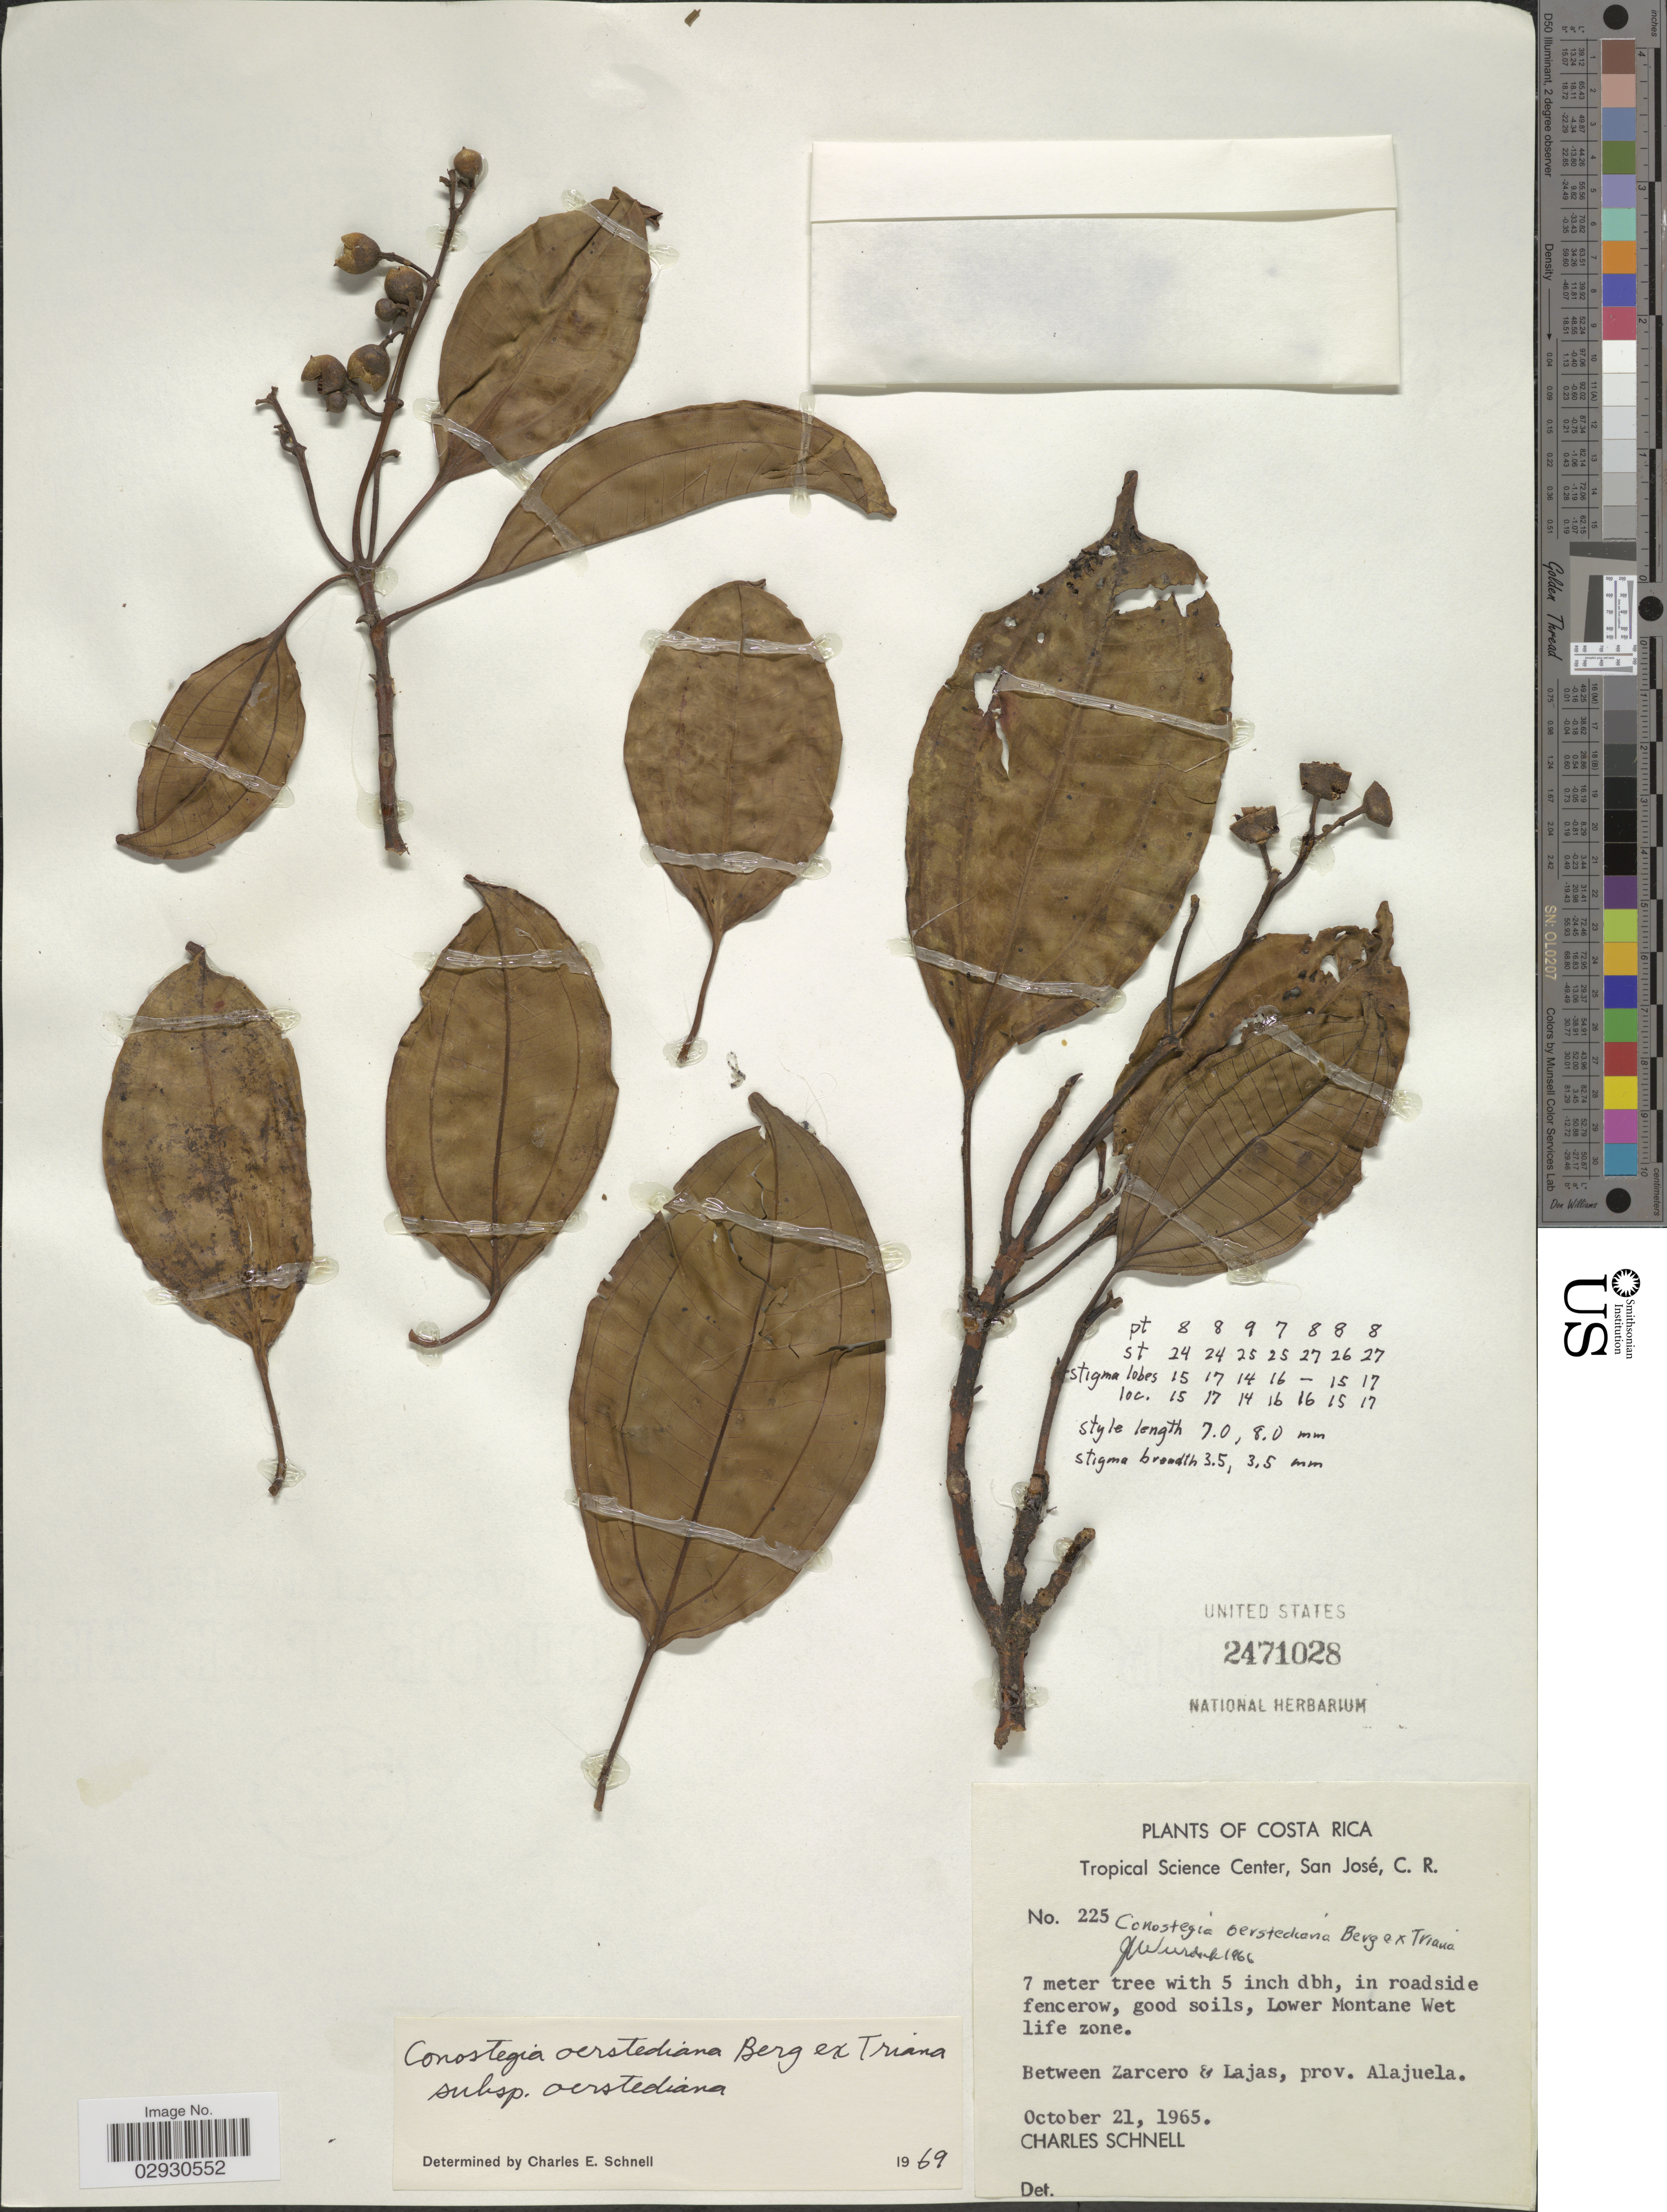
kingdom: Plantae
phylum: Tracheophyta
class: Magnoliopsida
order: Myrtales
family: Melastomataceae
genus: Conostegia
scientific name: Conostegia oerstediana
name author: O. Berg ex Triana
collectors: C. Schnell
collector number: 225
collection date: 1965-10-21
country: Costa Rica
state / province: Alajuela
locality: Lower Montane Wet life Zone, Between Zarcero & Lajas.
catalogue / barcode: US 2471028